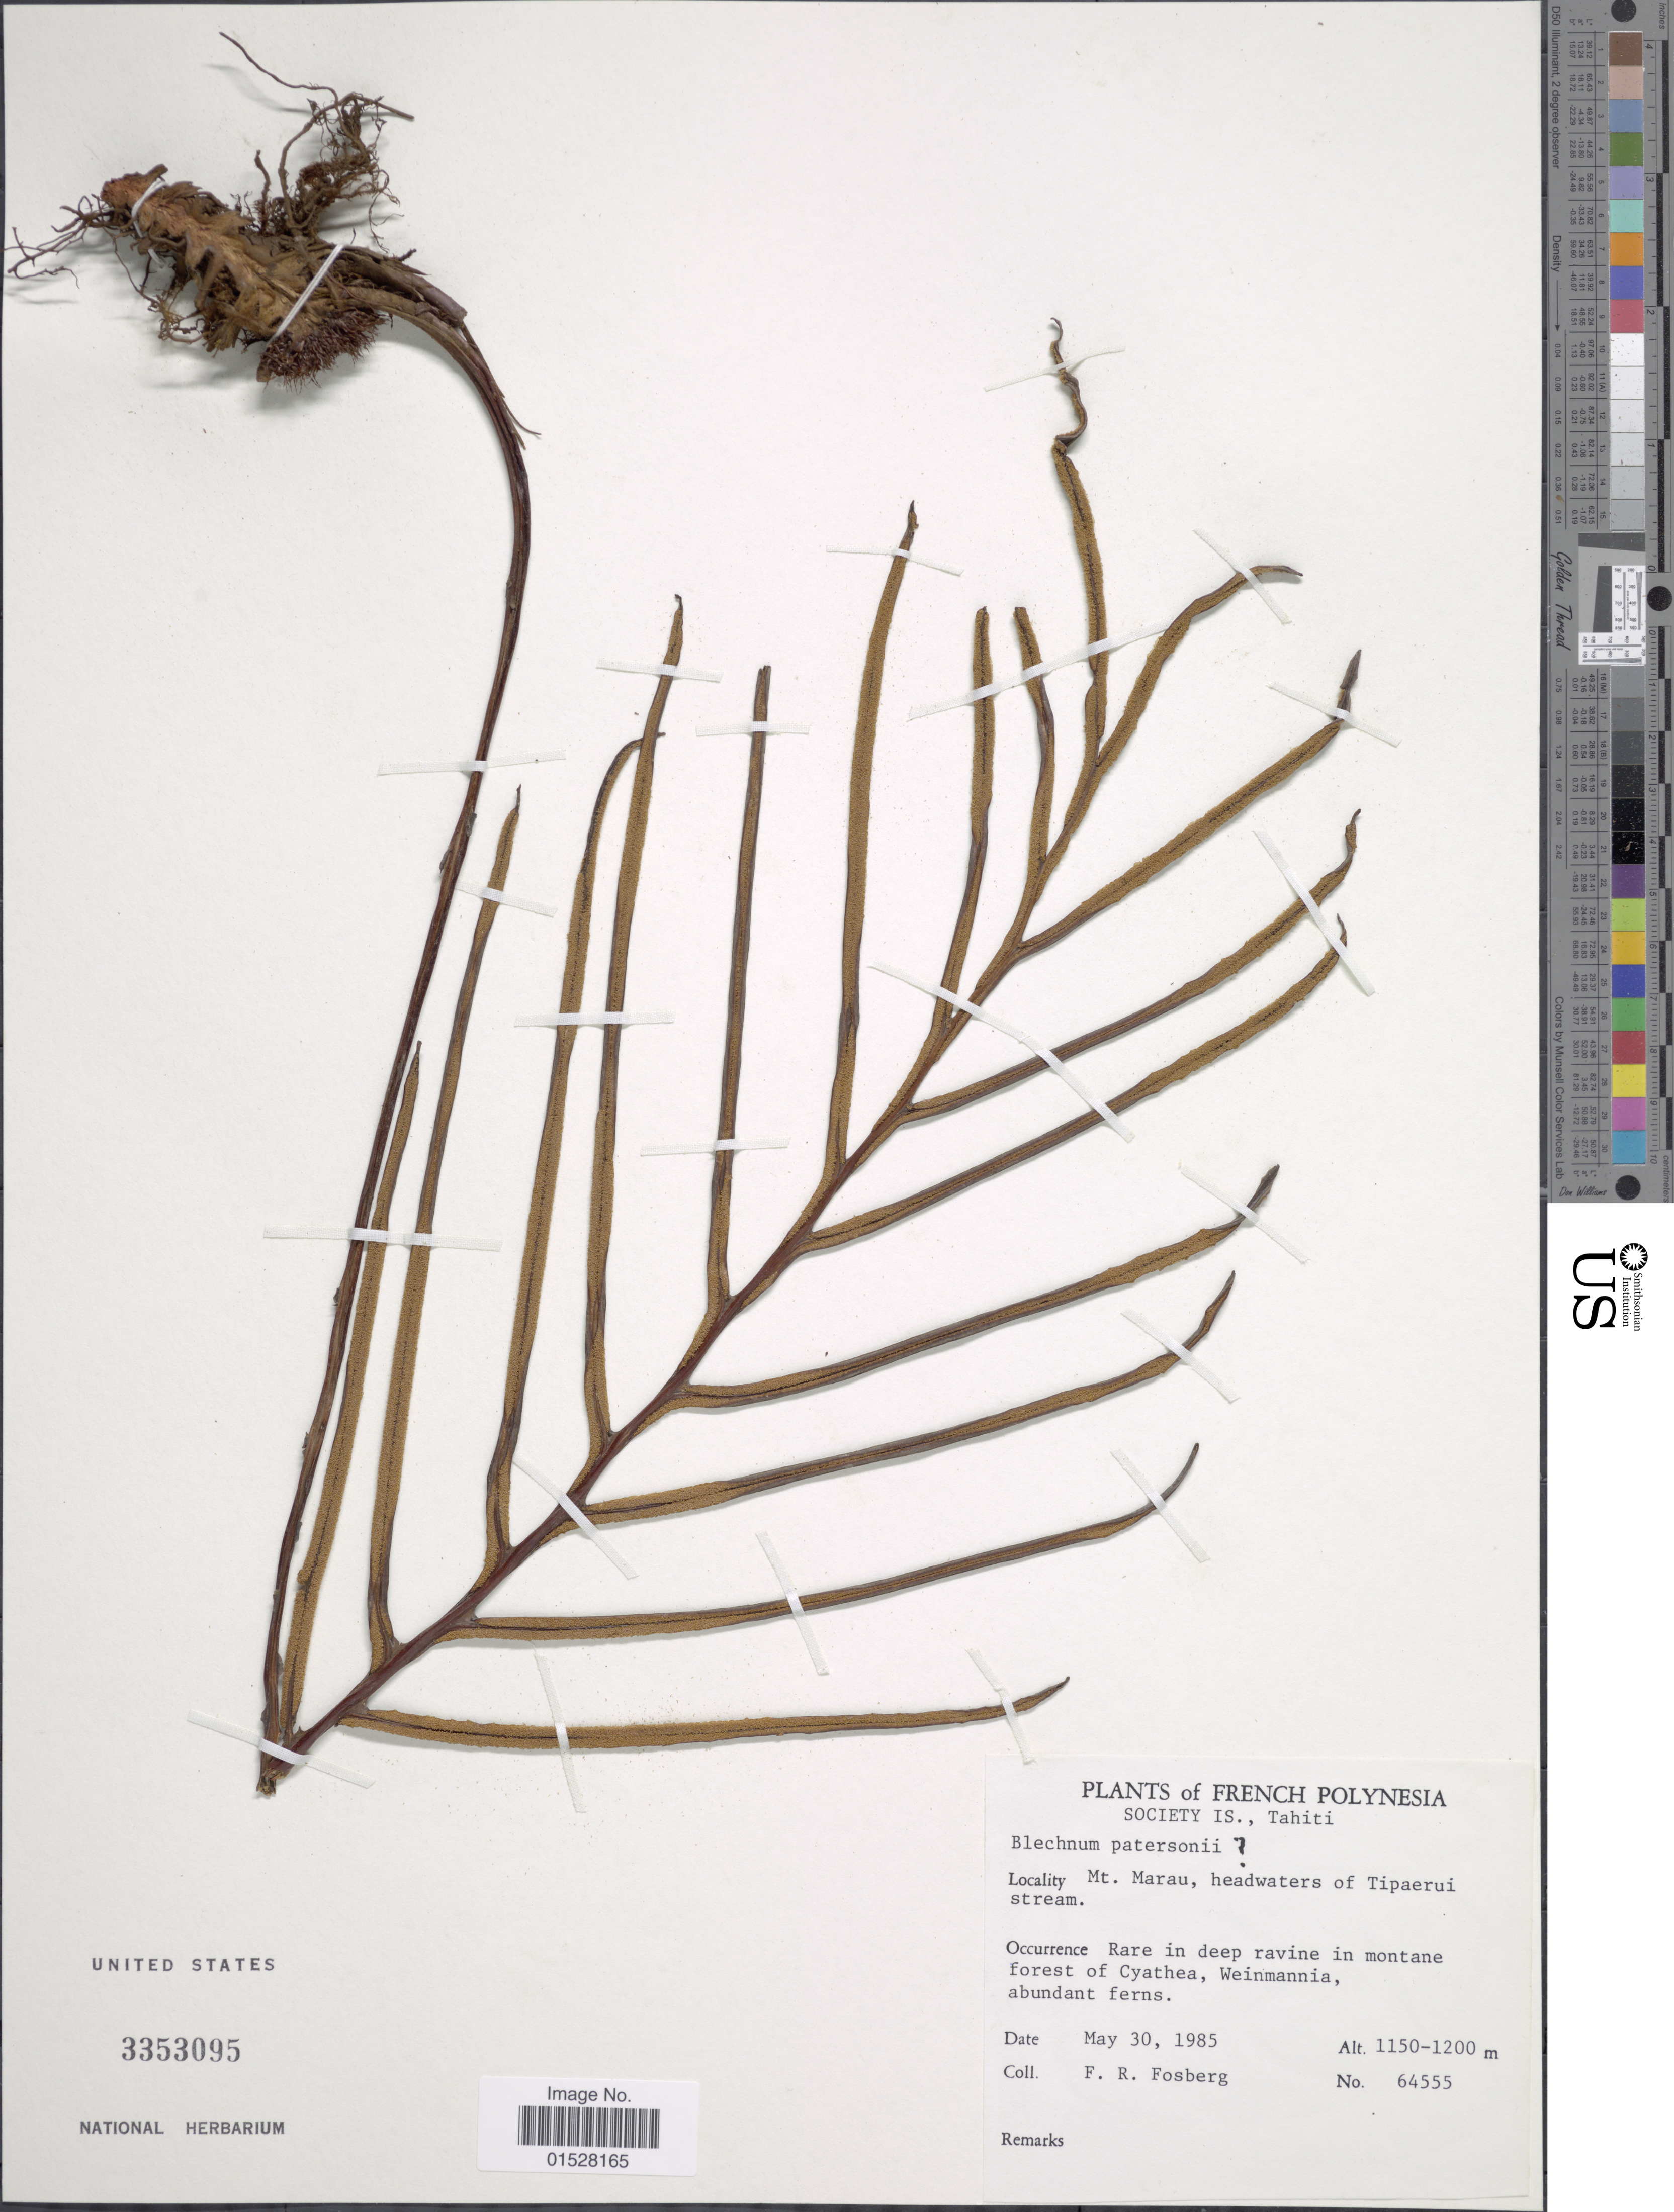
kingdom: Plantae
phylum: Tracheophyta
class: Polypodiopsida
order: Polypodiales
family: Blechnaceae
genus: Blechnum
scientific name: Blechnum melanocaulon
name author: (Brack.) T.C. Chambers & P. A. Farrant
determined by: Florence, J.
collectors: F. R. Fosberg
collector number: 64555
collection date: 1985-05-30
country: French Polynesia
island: Tahiti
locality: Society Is., Tahiti, Mt. Marau, headwaters of Tipaerui stream.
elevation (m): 1150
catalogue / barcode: US 3353095